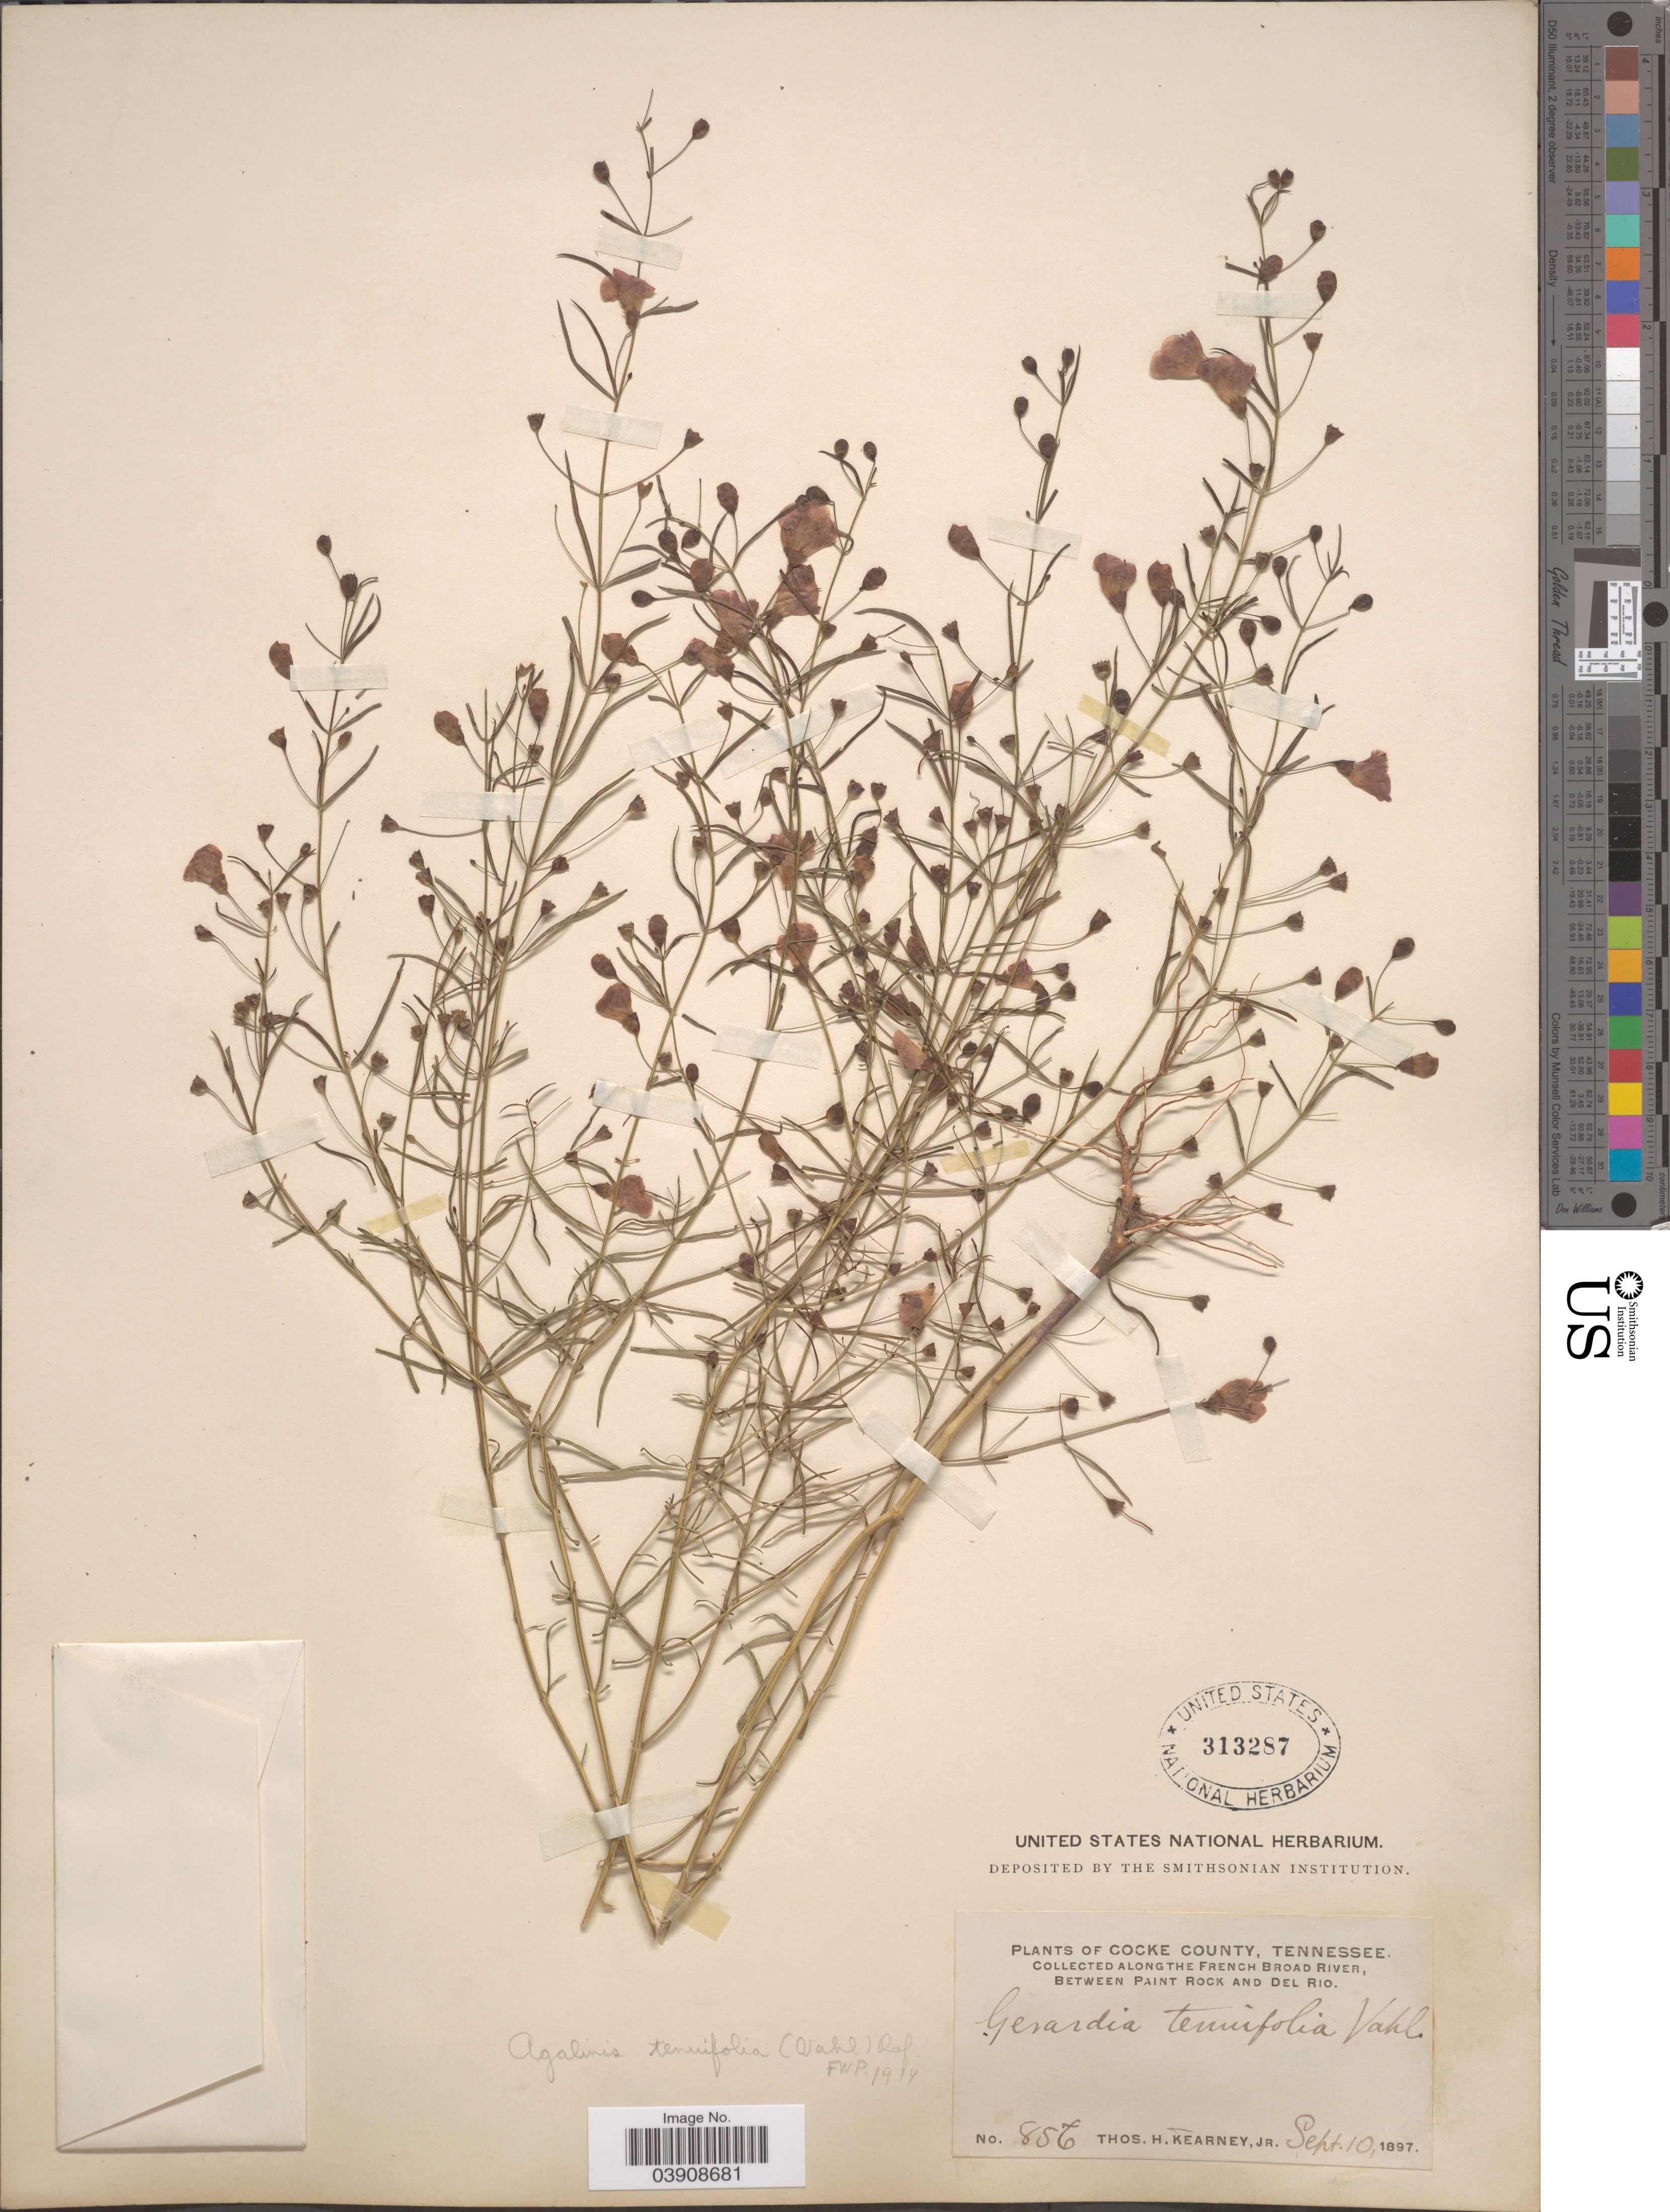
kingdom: Plantae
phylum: Tracheophyta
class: Magnoliopsida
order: Lamiales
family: Orobanchaceae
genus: Agalinis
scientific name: Agalinis tenuifolia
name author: (Vahl) Raf.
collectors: T. H. Kearney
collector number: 856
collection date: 1897-09-10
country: United States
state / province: Tennessee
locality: Cocke County. Along the French Broad River, Between Paint Rock and Del Rio.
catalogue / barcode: US 313287